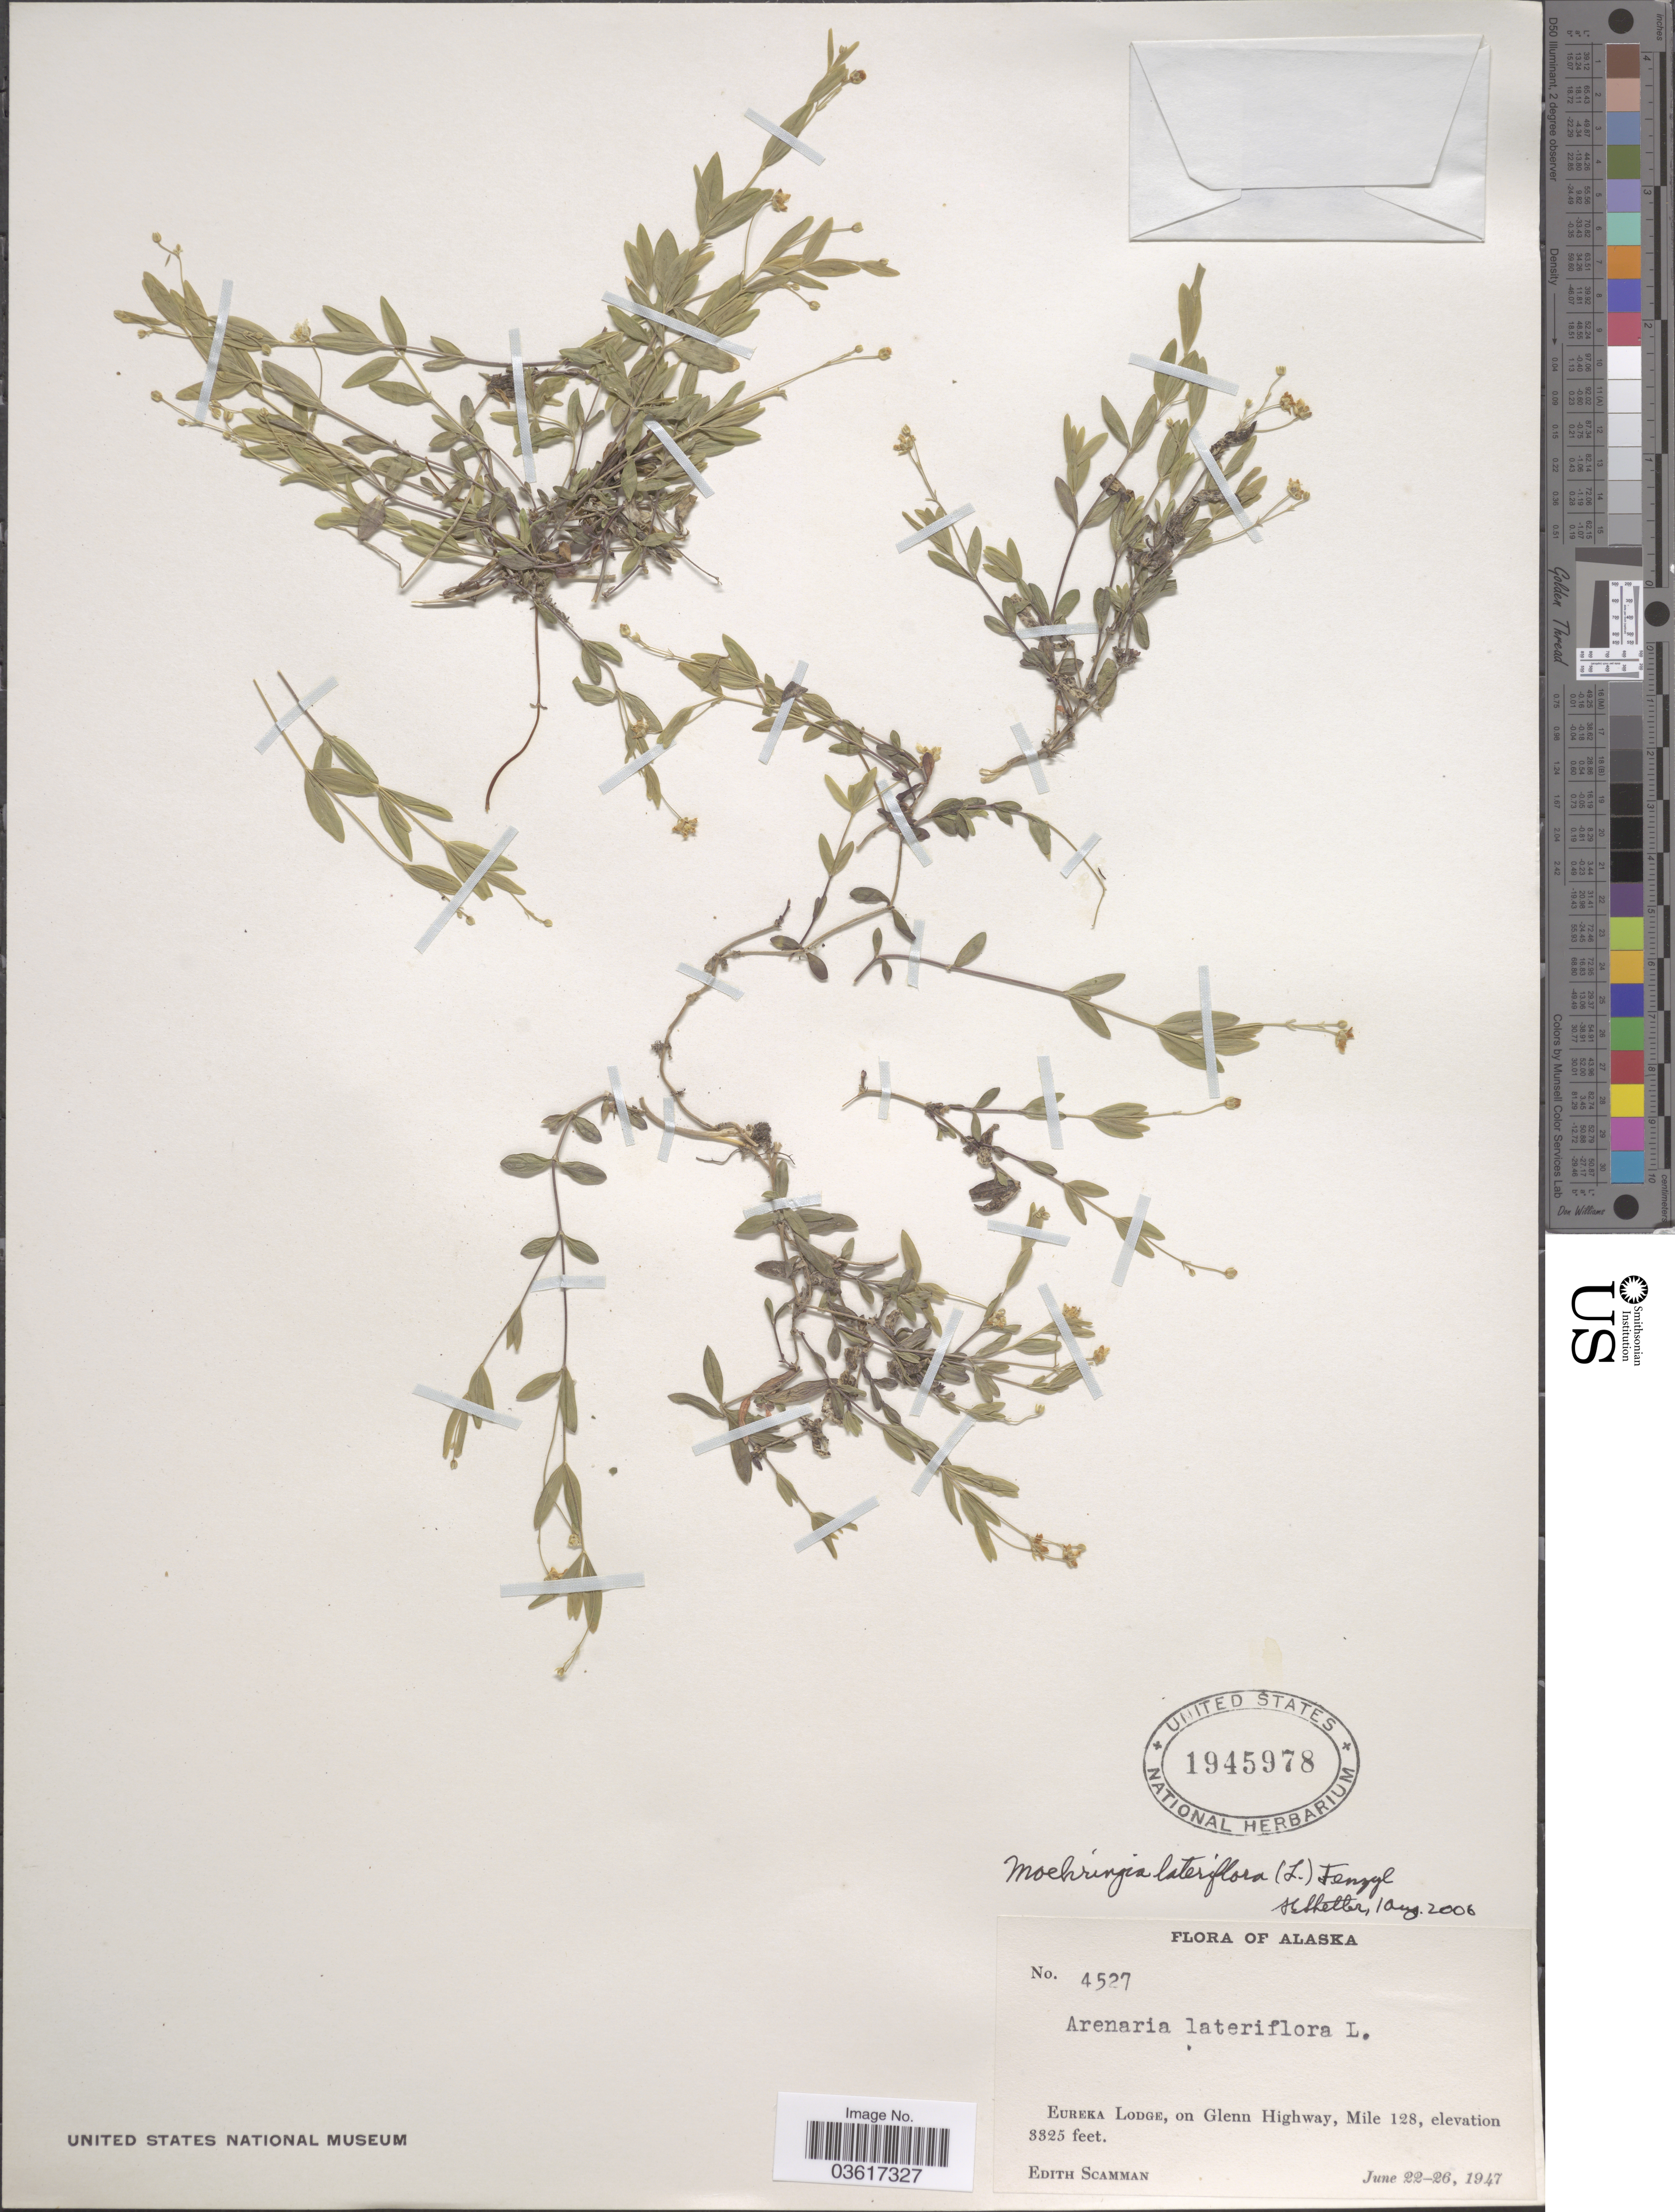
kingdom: Plantae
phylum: Tracheophyta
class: Magnoliopsida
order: Caryophyllales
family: Caryophyllaceae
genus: Moehringia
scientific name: Moehringia lateriflora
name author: (L.) Fenzl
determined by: Shetler, Stanwyn G., (US), NMNH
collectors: E. Scamman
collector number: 4527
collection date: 1947-06-22/1947-06-26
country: United States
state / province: Alaska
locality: Eureka Lodge, on Glenn Highway, Mile 128.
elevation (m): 1013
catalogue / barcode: US 1945978